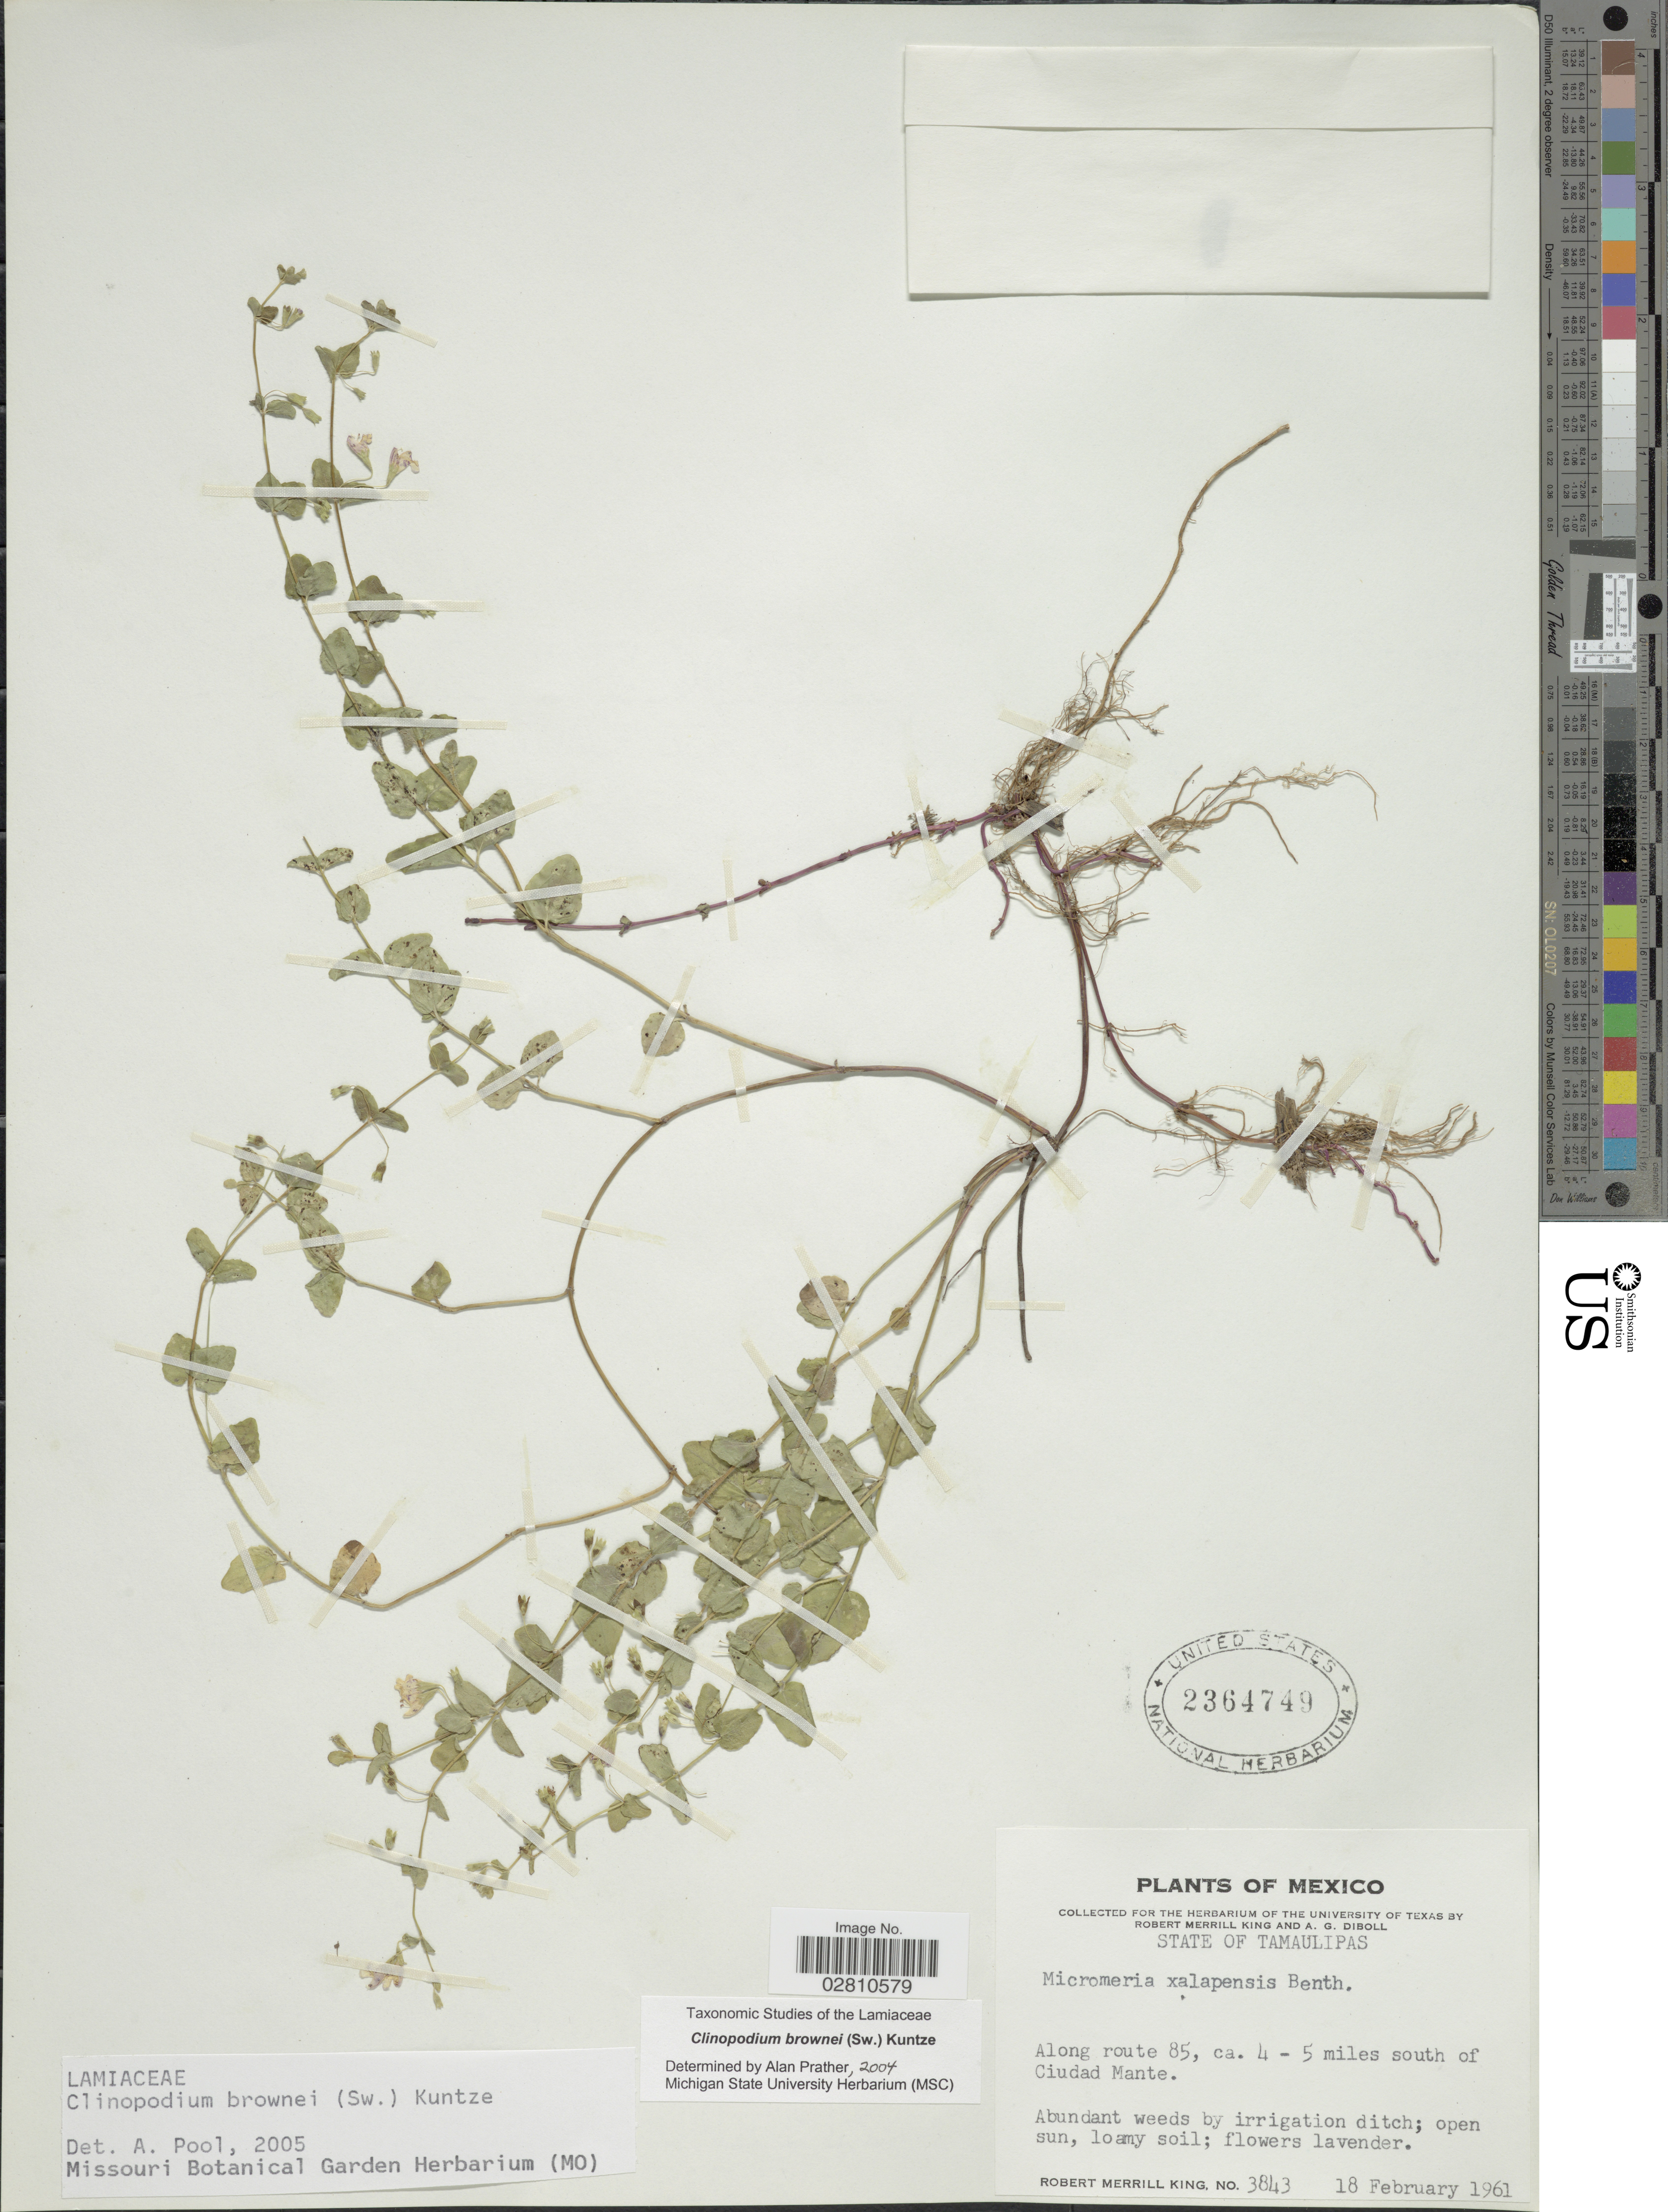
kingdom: Plantae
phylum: Tracheophyta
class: Magnoliopsida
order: Lamiales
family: Lamiaceae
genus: Clinopodium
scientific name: Clinopodium brownei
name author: (Sw.) Kuntze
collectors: R. M. King & A. Diboll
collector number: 3843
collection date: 1961-02-18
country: Mexico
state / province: Tamaulipas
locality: Along route 85, ca. 4-5 miles south of Ciudad Mante.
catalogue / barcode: US 2364749